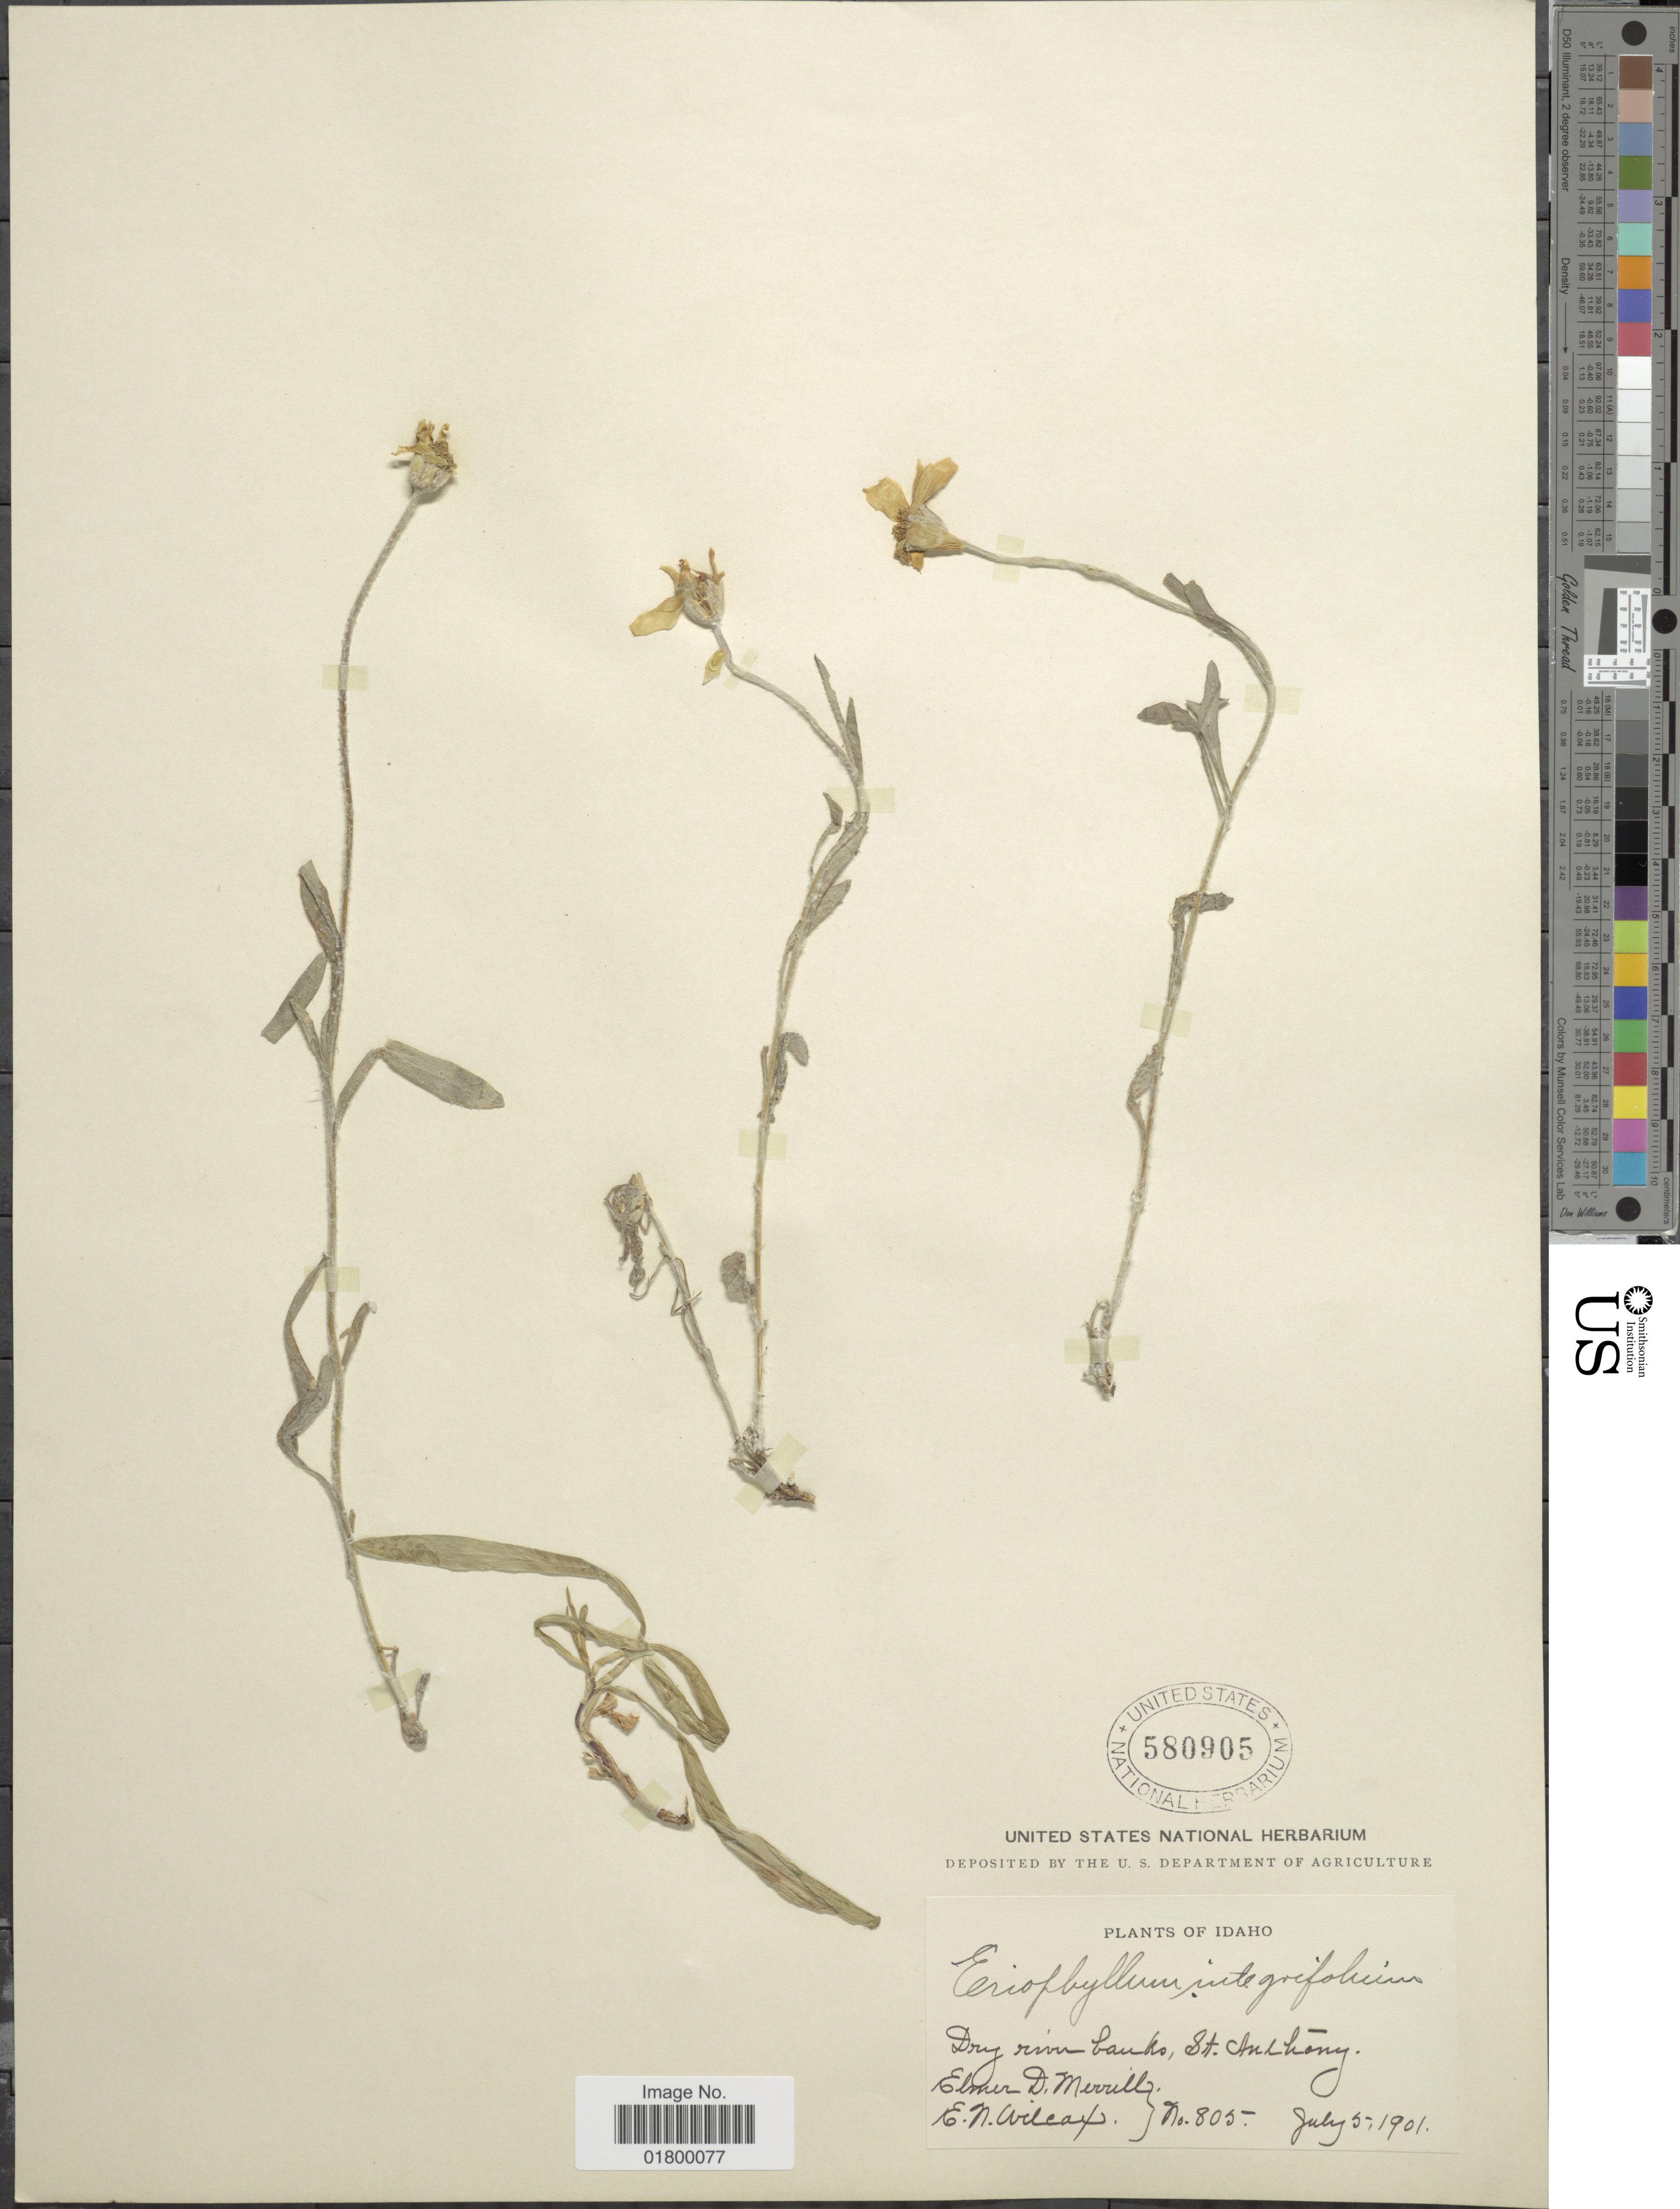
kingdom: Plantae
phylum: Tracheophyta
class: Magnoliopsida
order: Asterales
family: Asteraceae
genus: Eriophyllum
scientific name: Eriophyllum integrifolium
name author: (Hook.) Greene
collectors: E. D. Merrill & E. Wilcox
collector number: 805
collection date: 1901-07-05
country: United States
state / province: Idaho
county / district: Fremont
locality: Dry river banks, St. Anthony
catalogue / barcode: US 580905